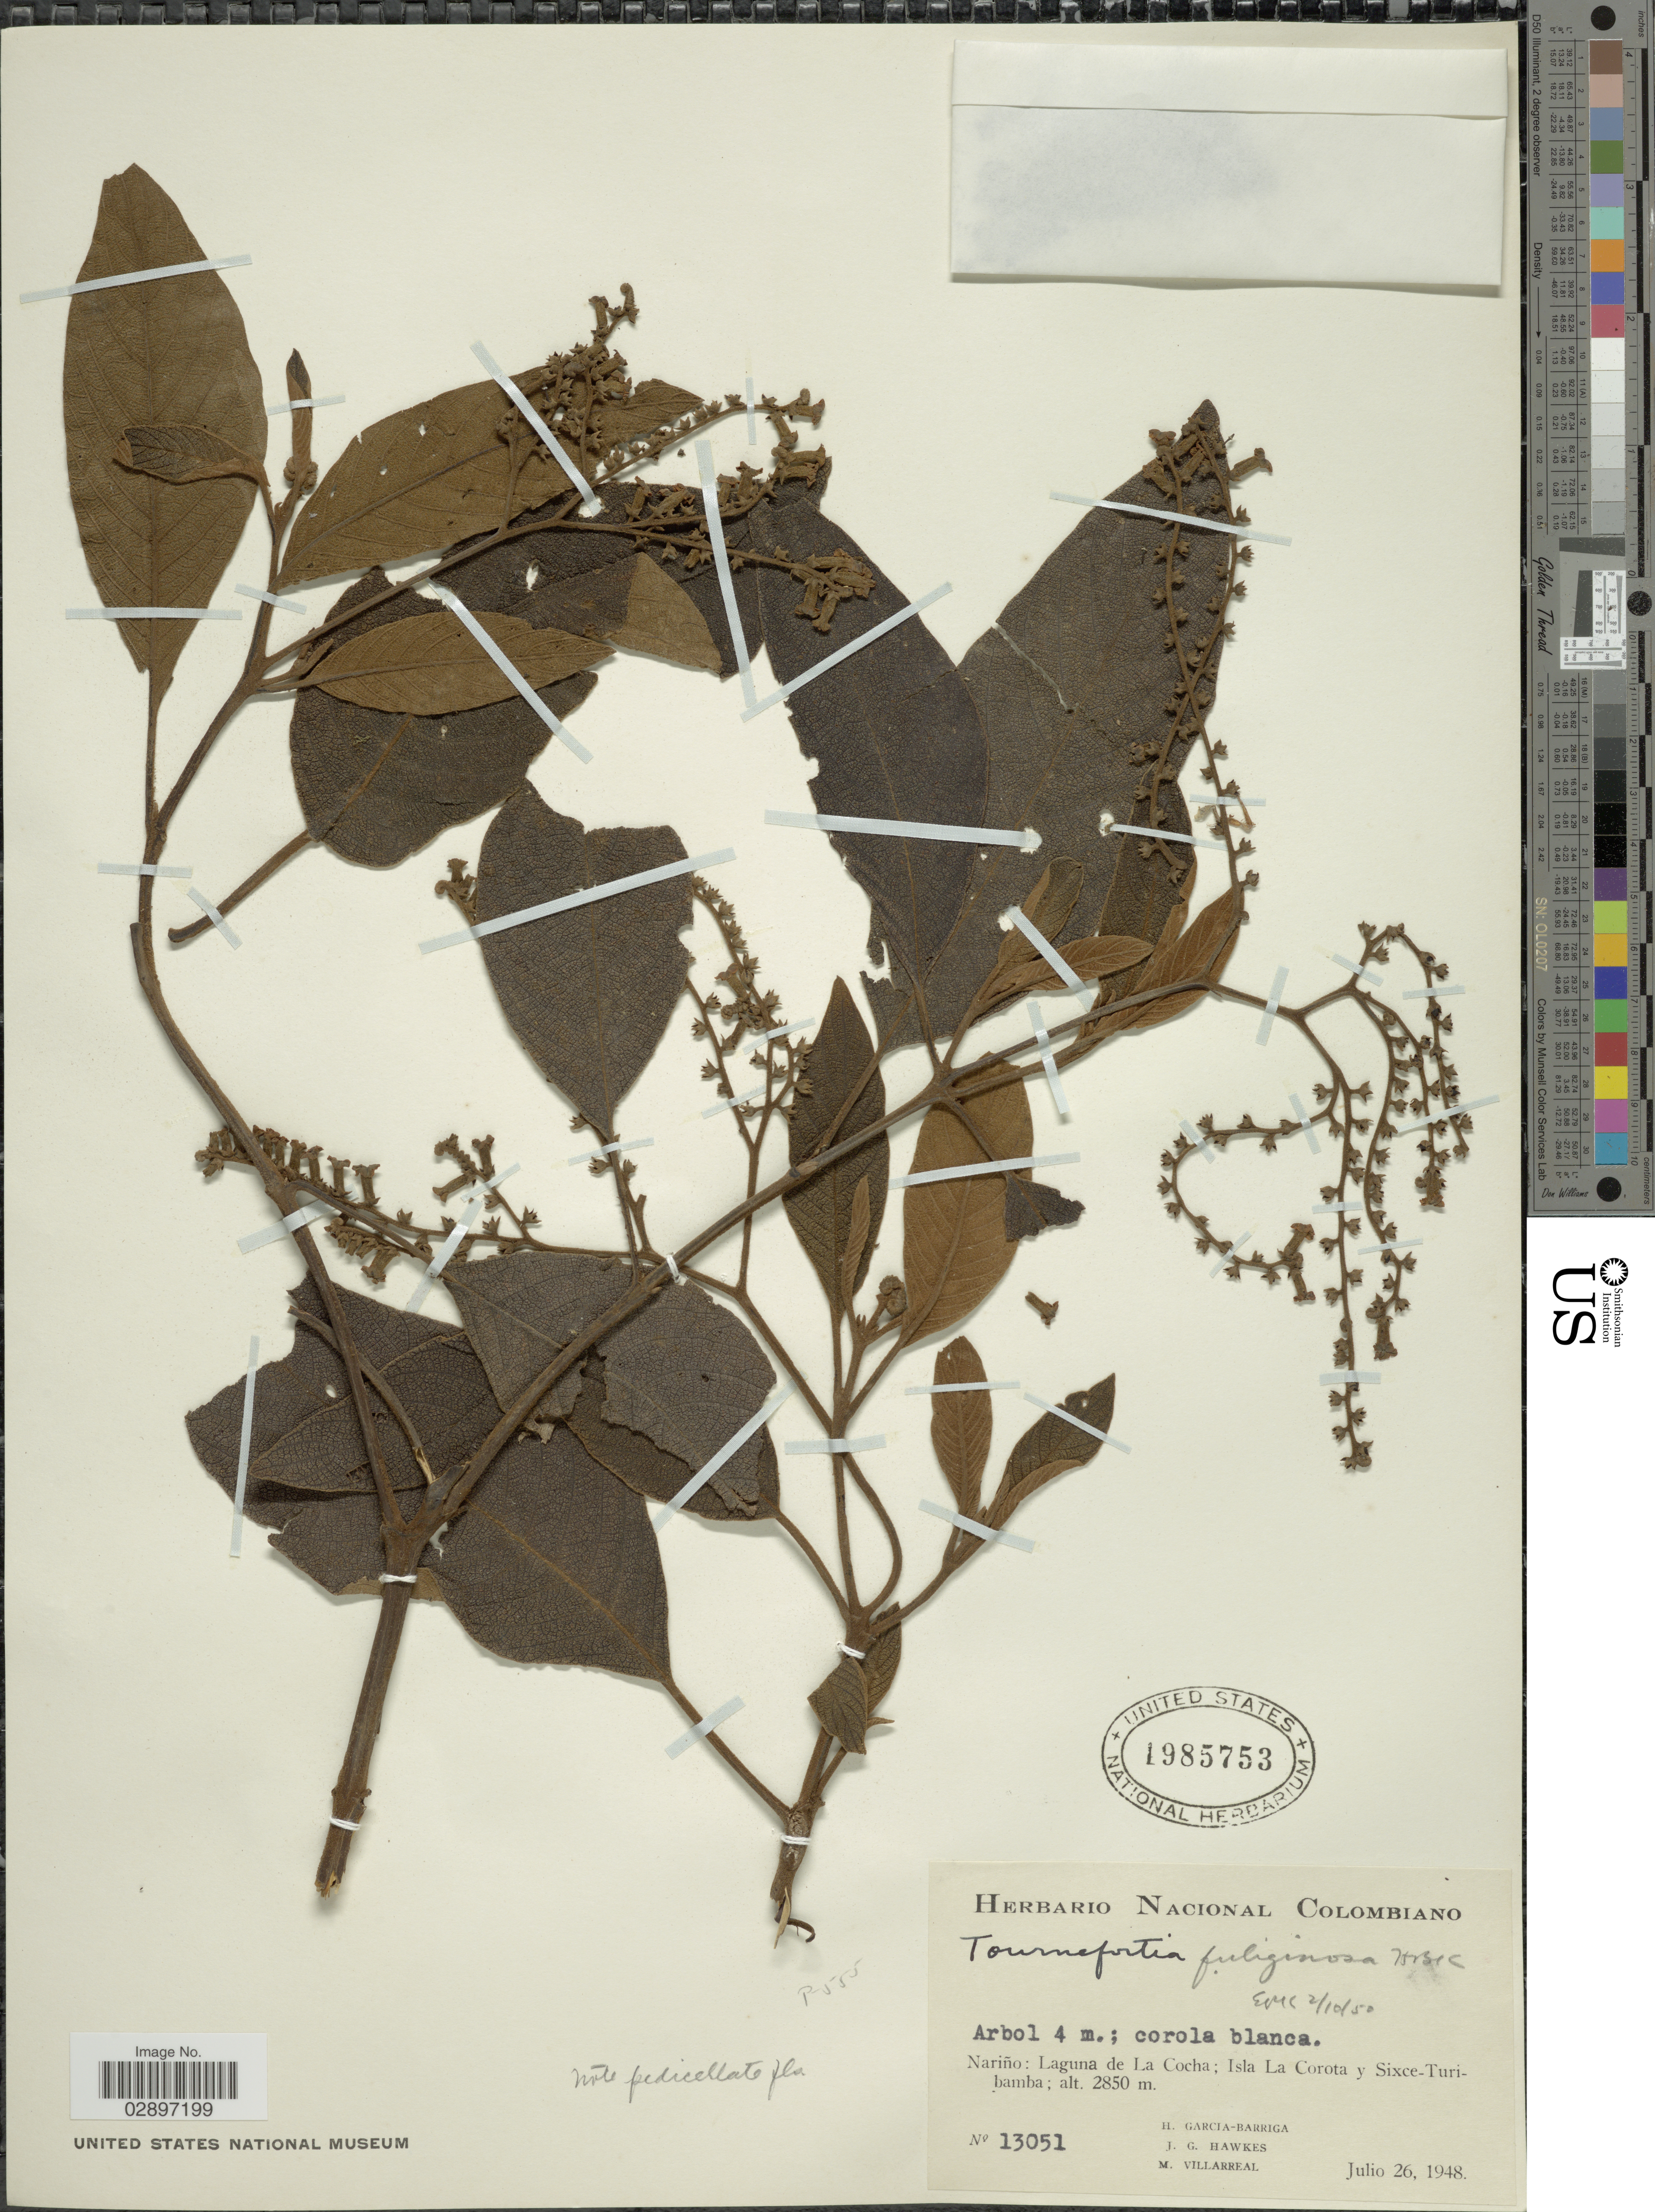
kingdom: Plantae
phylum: Tracheophyta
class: Magnoliopsida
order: Boraginales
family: Heliotropiaceae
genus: Tournefortia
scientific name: Tournefortia fuliginosa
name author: Kunth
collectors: H. García Barriga, J. Hawkes & M. Villareal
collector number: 13051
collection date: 1948-07-26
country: Colombia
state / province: Nariño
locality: Laguna de La Cocha; Isla La Corota y Sixce-Turibamba.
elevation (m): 2850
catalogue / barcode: US 1985753